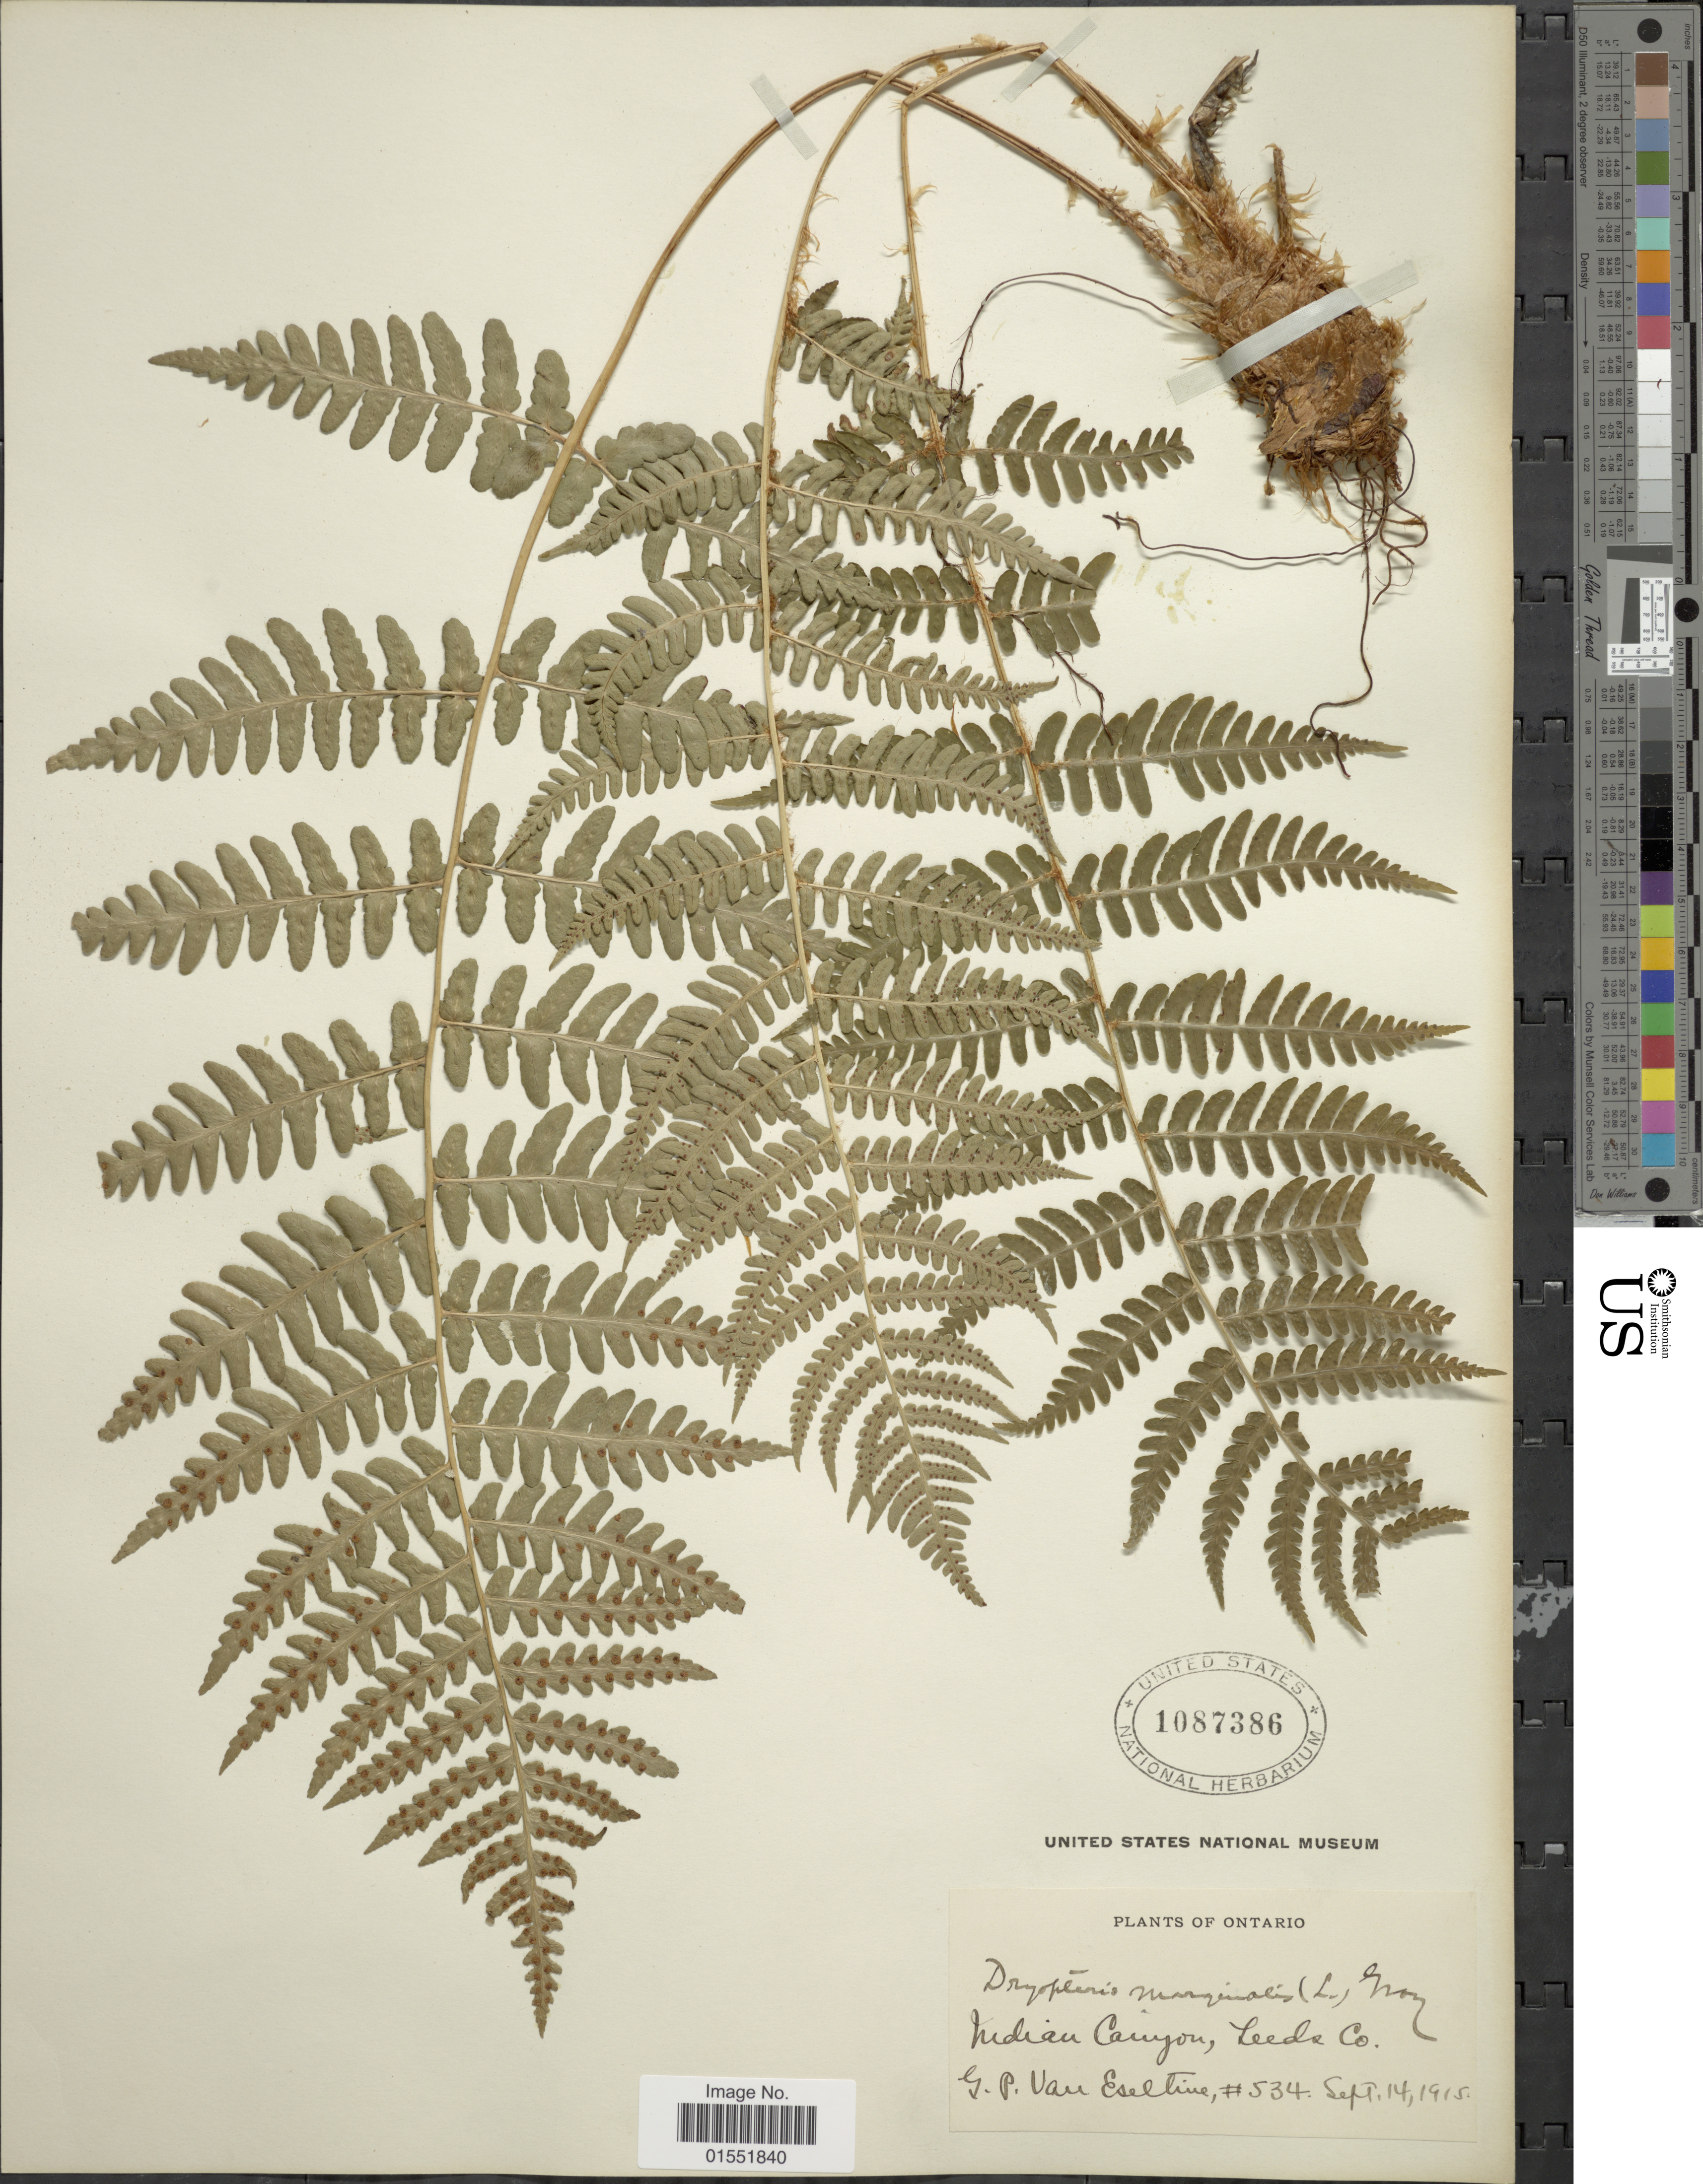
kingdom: Plantae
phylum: Tracheophyta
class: Polypodiopsida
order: Polypodiales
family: Dryopteridaceae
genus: Dryopteris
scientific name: Dryopteris marginalis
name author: (L.) A. Gray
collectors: G. P. Van Eseltine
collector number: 534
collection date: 1915-09-14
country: Canada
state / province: Ontario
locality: Indian Canyon, Leeds Co.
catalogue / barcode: US 1087386